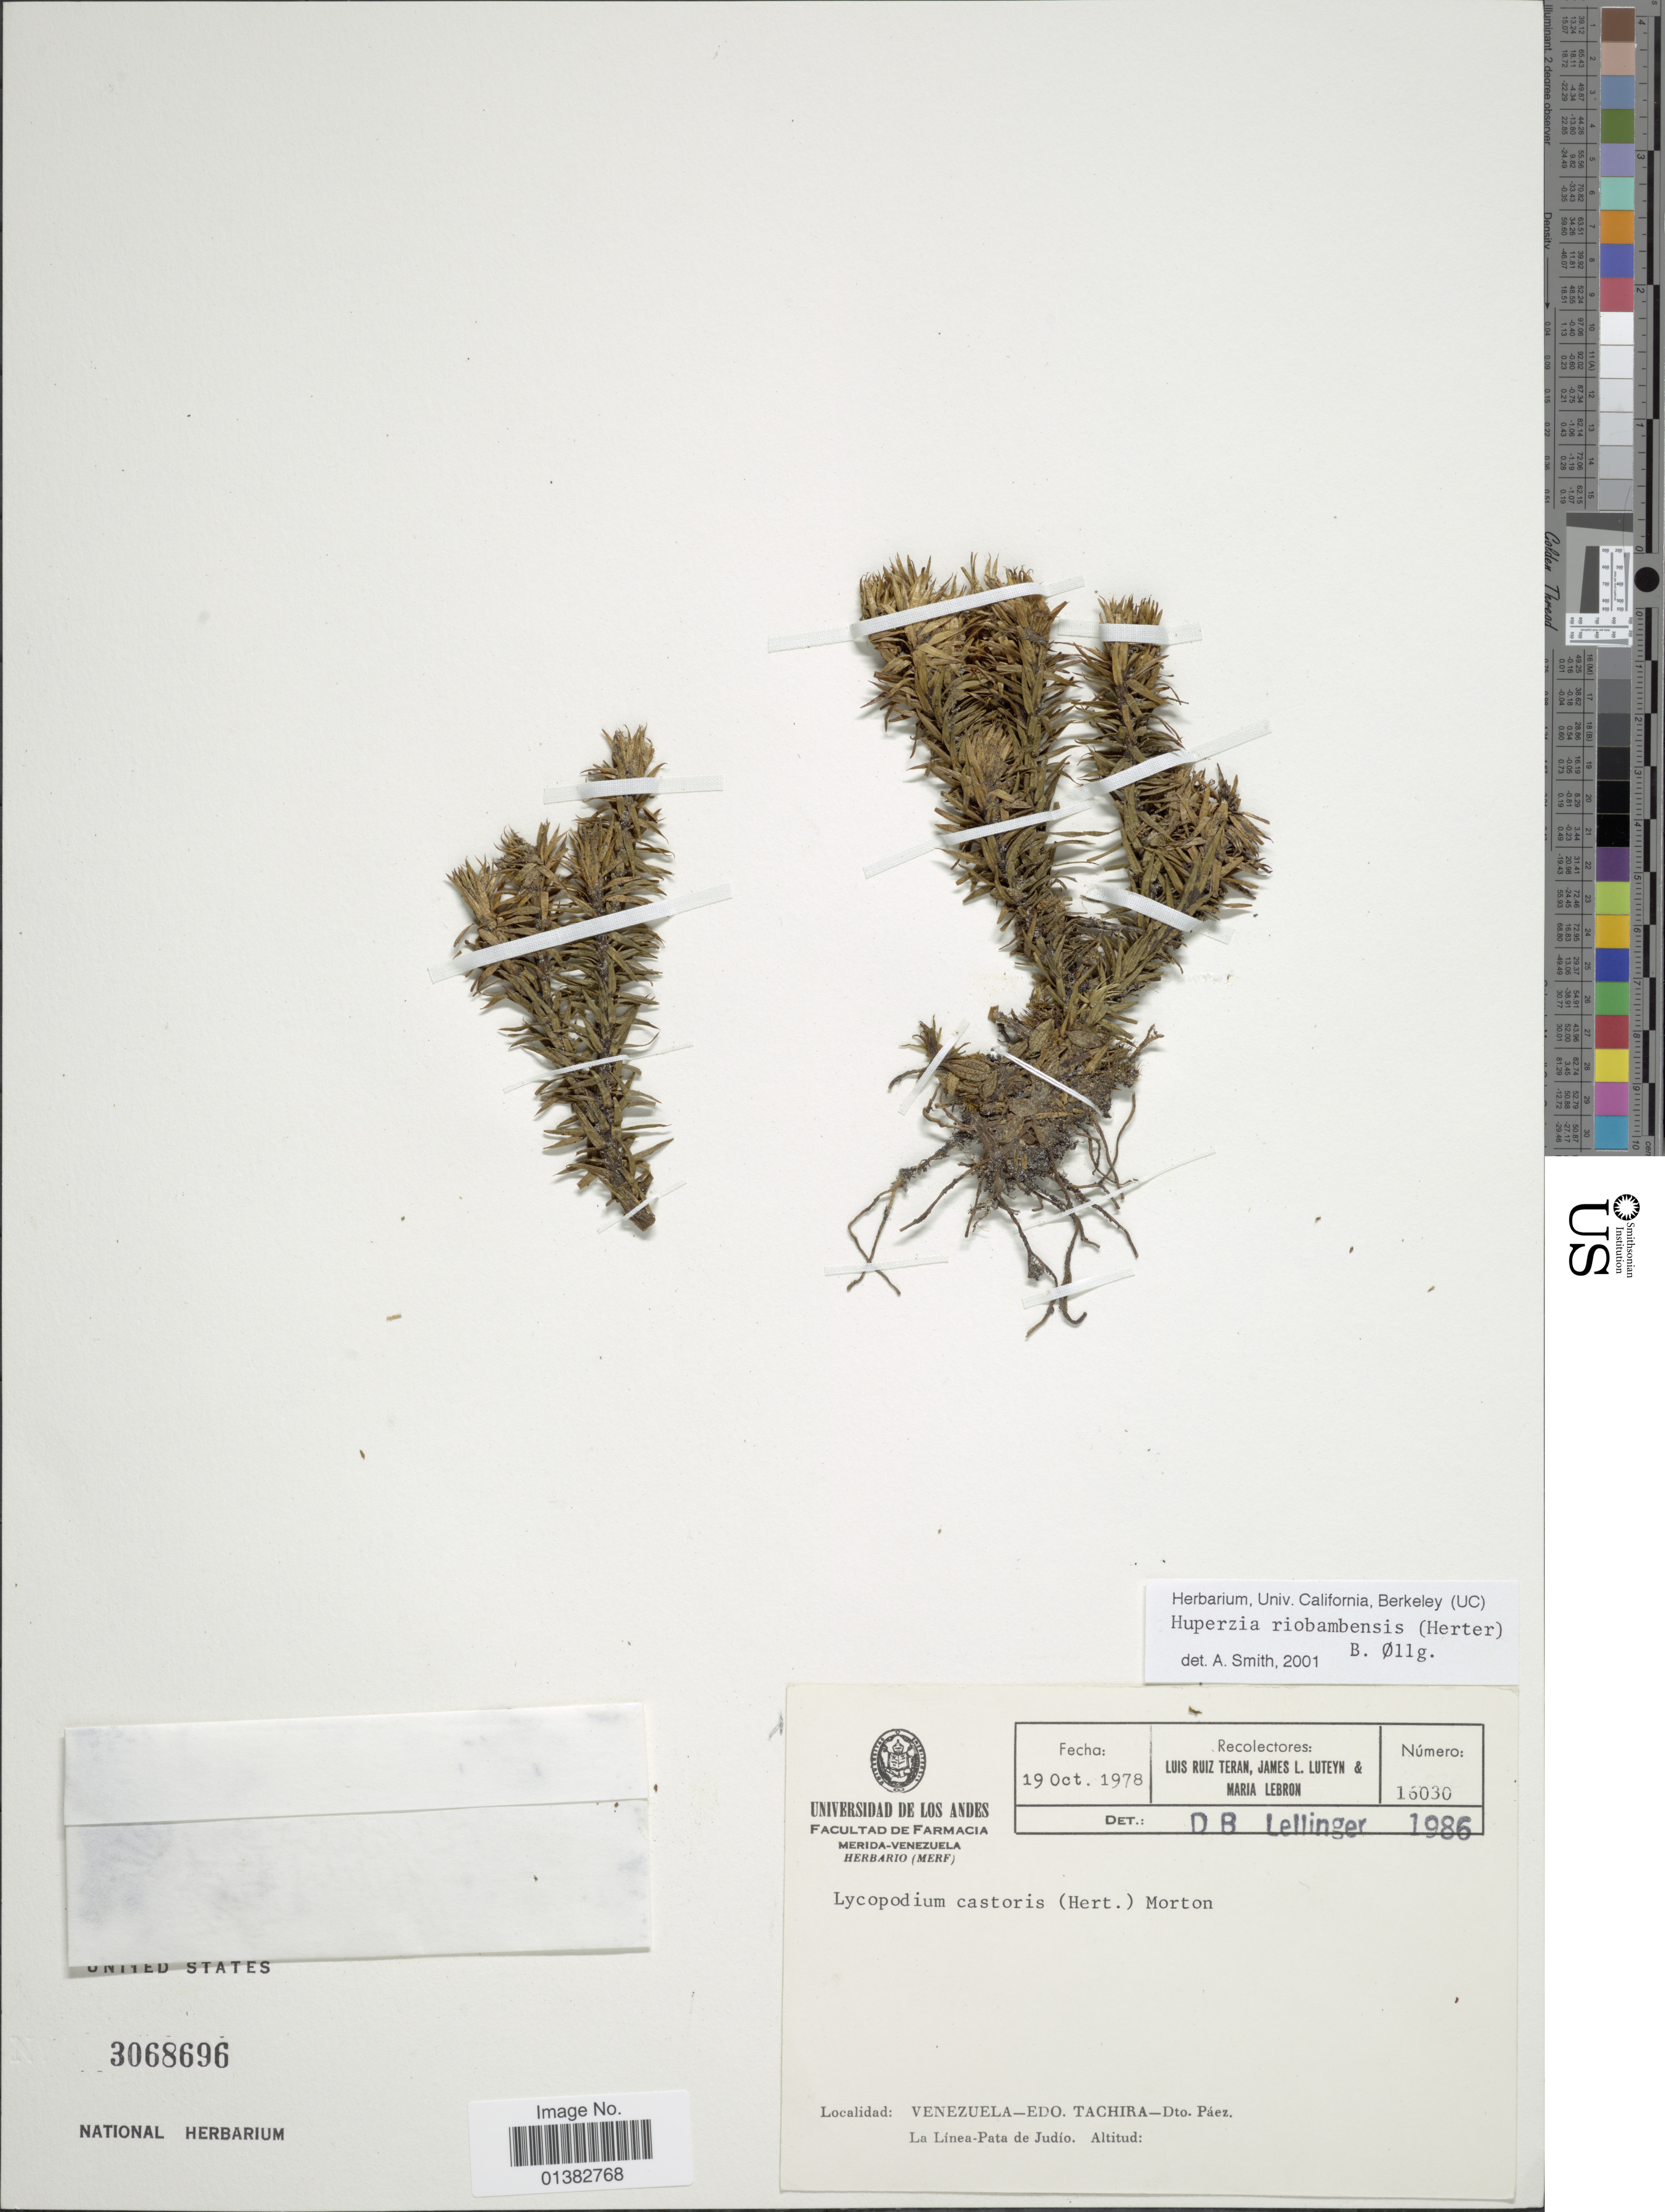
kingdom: Plantae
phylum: Tracheophyta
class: Lycopodiopsida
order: Lycopodiales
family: Lycopodiaceae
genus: Phlegmariurus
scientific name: Phlegmariurus riobambensis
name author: (Nessel) B. Øllg.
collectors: L. E. Ruíz-Terán, J. L. Luteyn & M. L. Lebrón-Luteyn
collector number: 16030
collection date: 1978-10-19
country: Venezuela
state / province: Tachira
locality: Dto. Páez, La Línea-Pata de Judío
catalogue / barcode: US 3068696